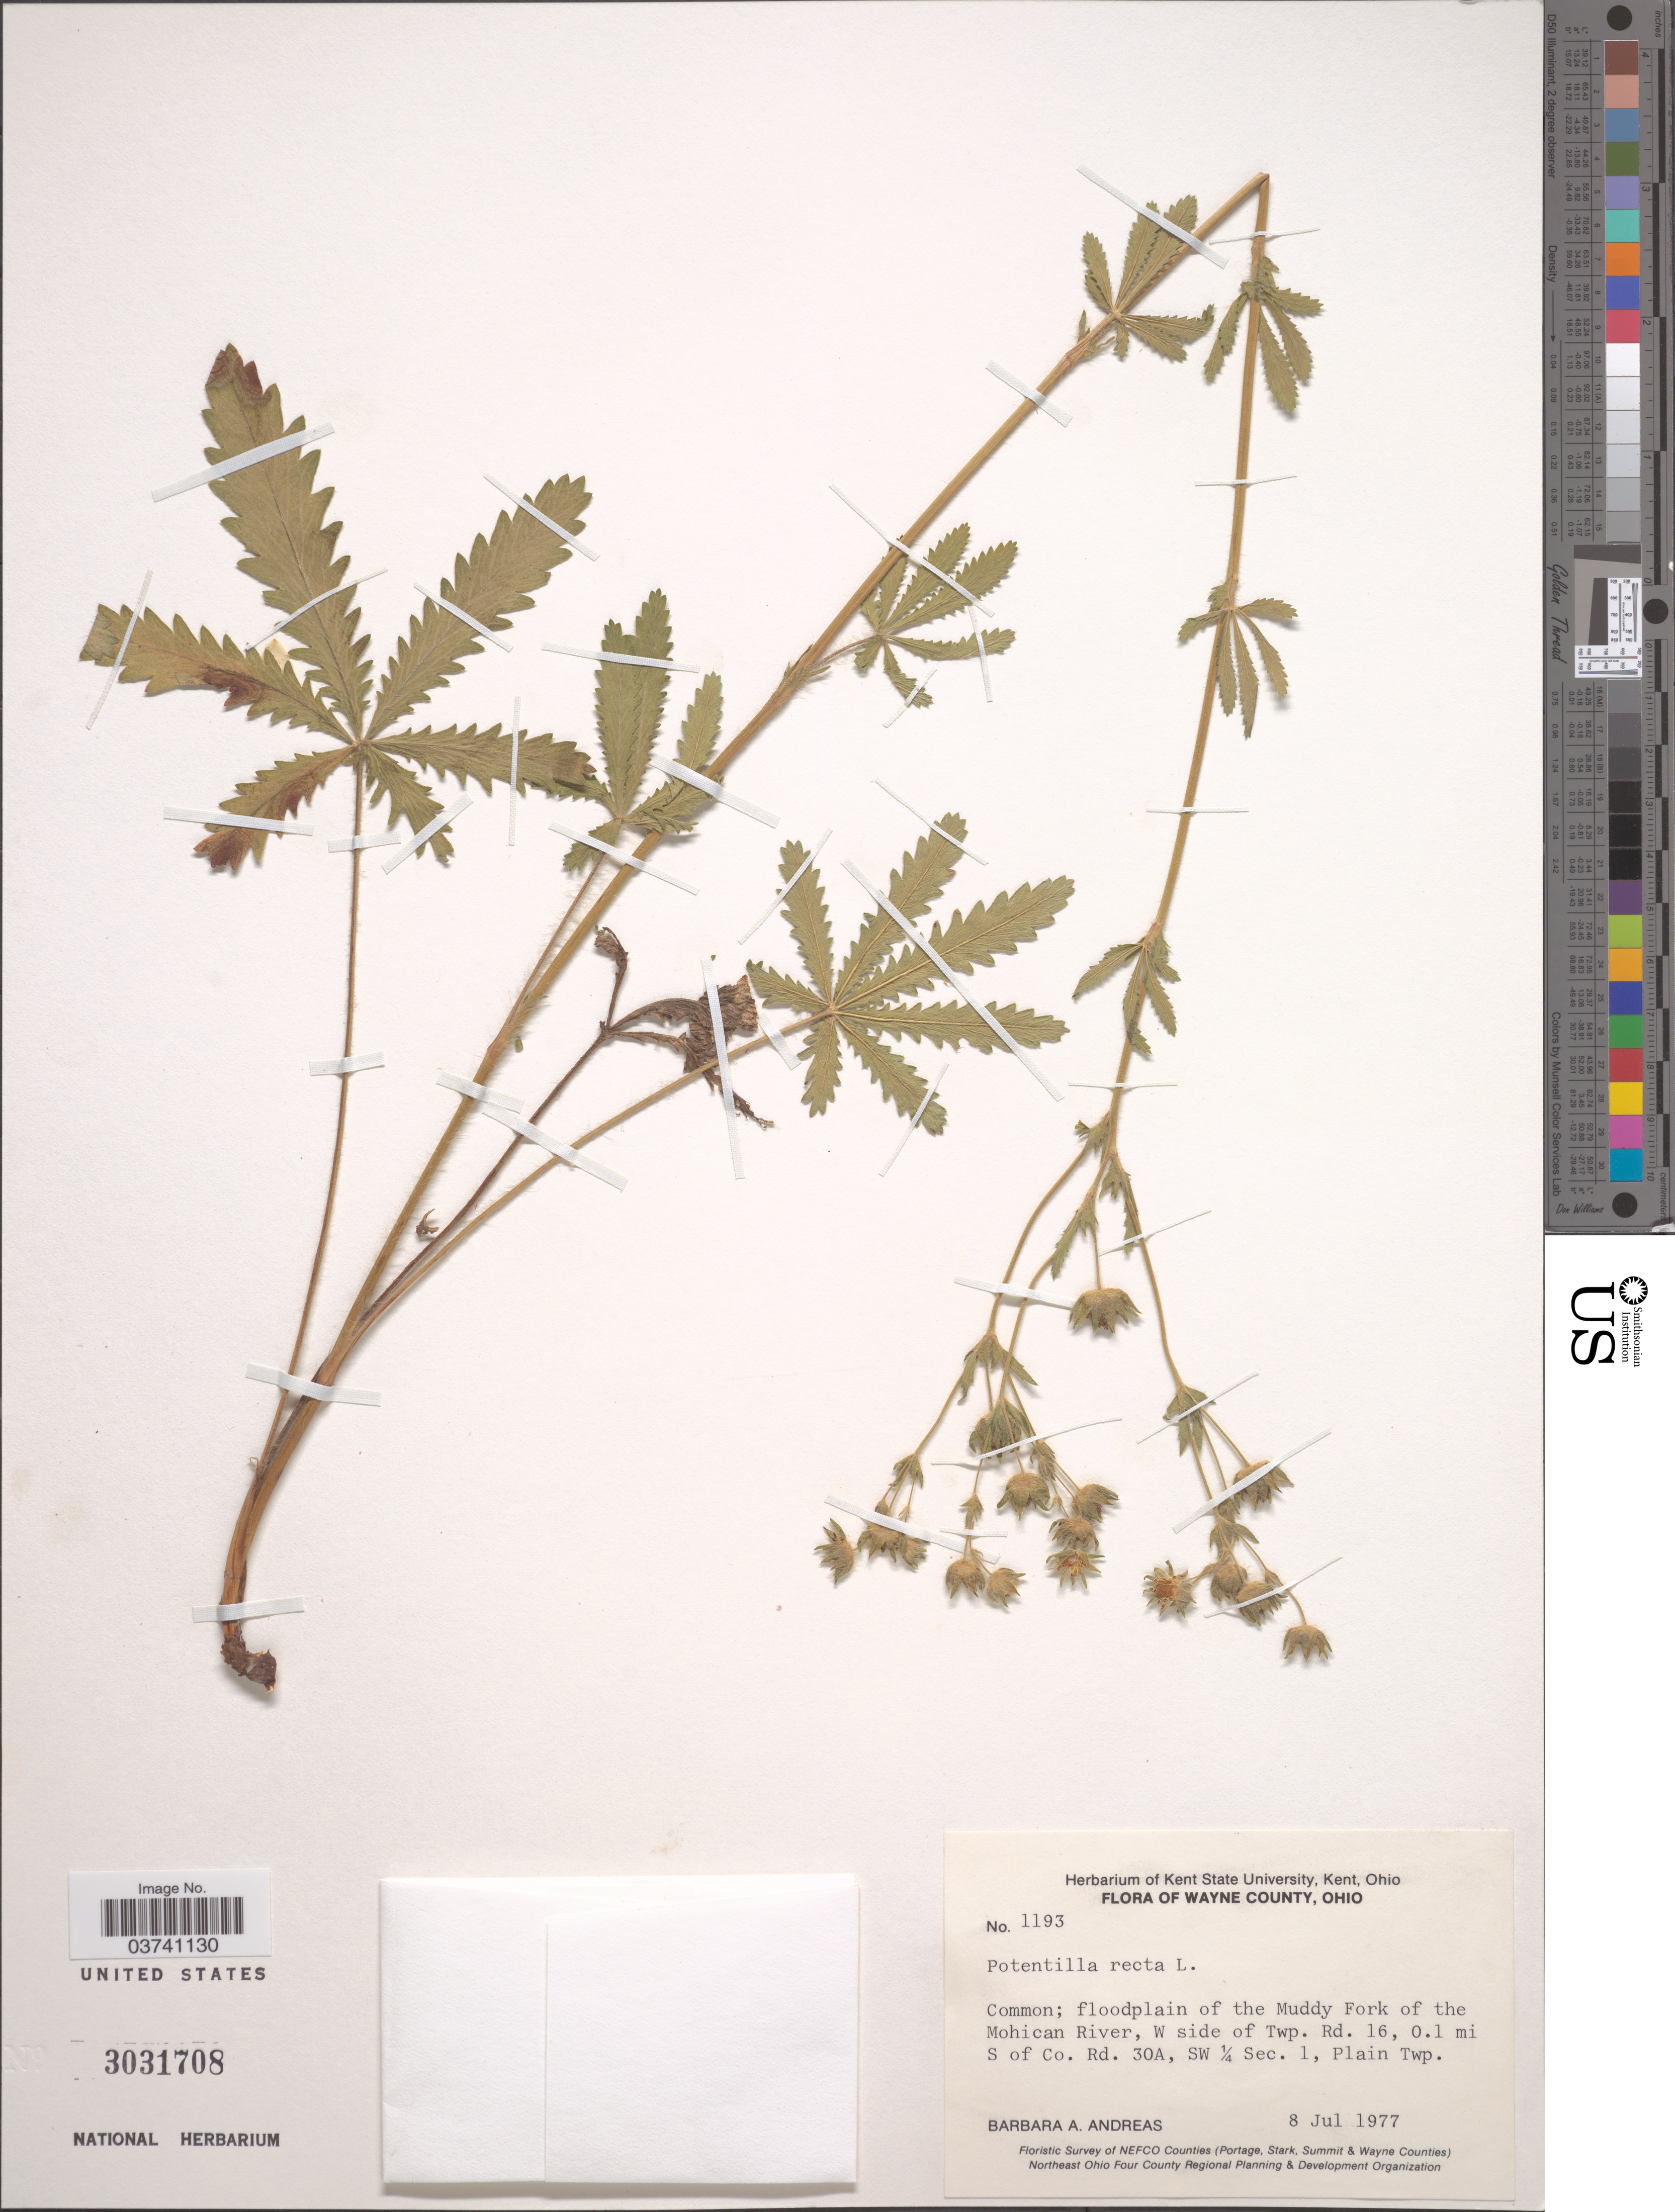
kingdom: Plantae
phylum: Tracheophyta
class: Magnoliopsida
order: Rosales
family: Rosaceae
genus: Potentilla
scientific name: Potentilla recta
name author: L.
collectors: B. A. Andreas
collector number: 1193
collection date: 1977-07-08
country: United States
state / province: Ohio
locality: Wayne County. floodplain of the Muddy Fork of the Mohican River, W side of Twp. Rd. 16, 0.1 mi S of Co. Rd. 30A, SW ¼ Sec. 1, Plain Twp.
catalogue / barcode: US 3031708